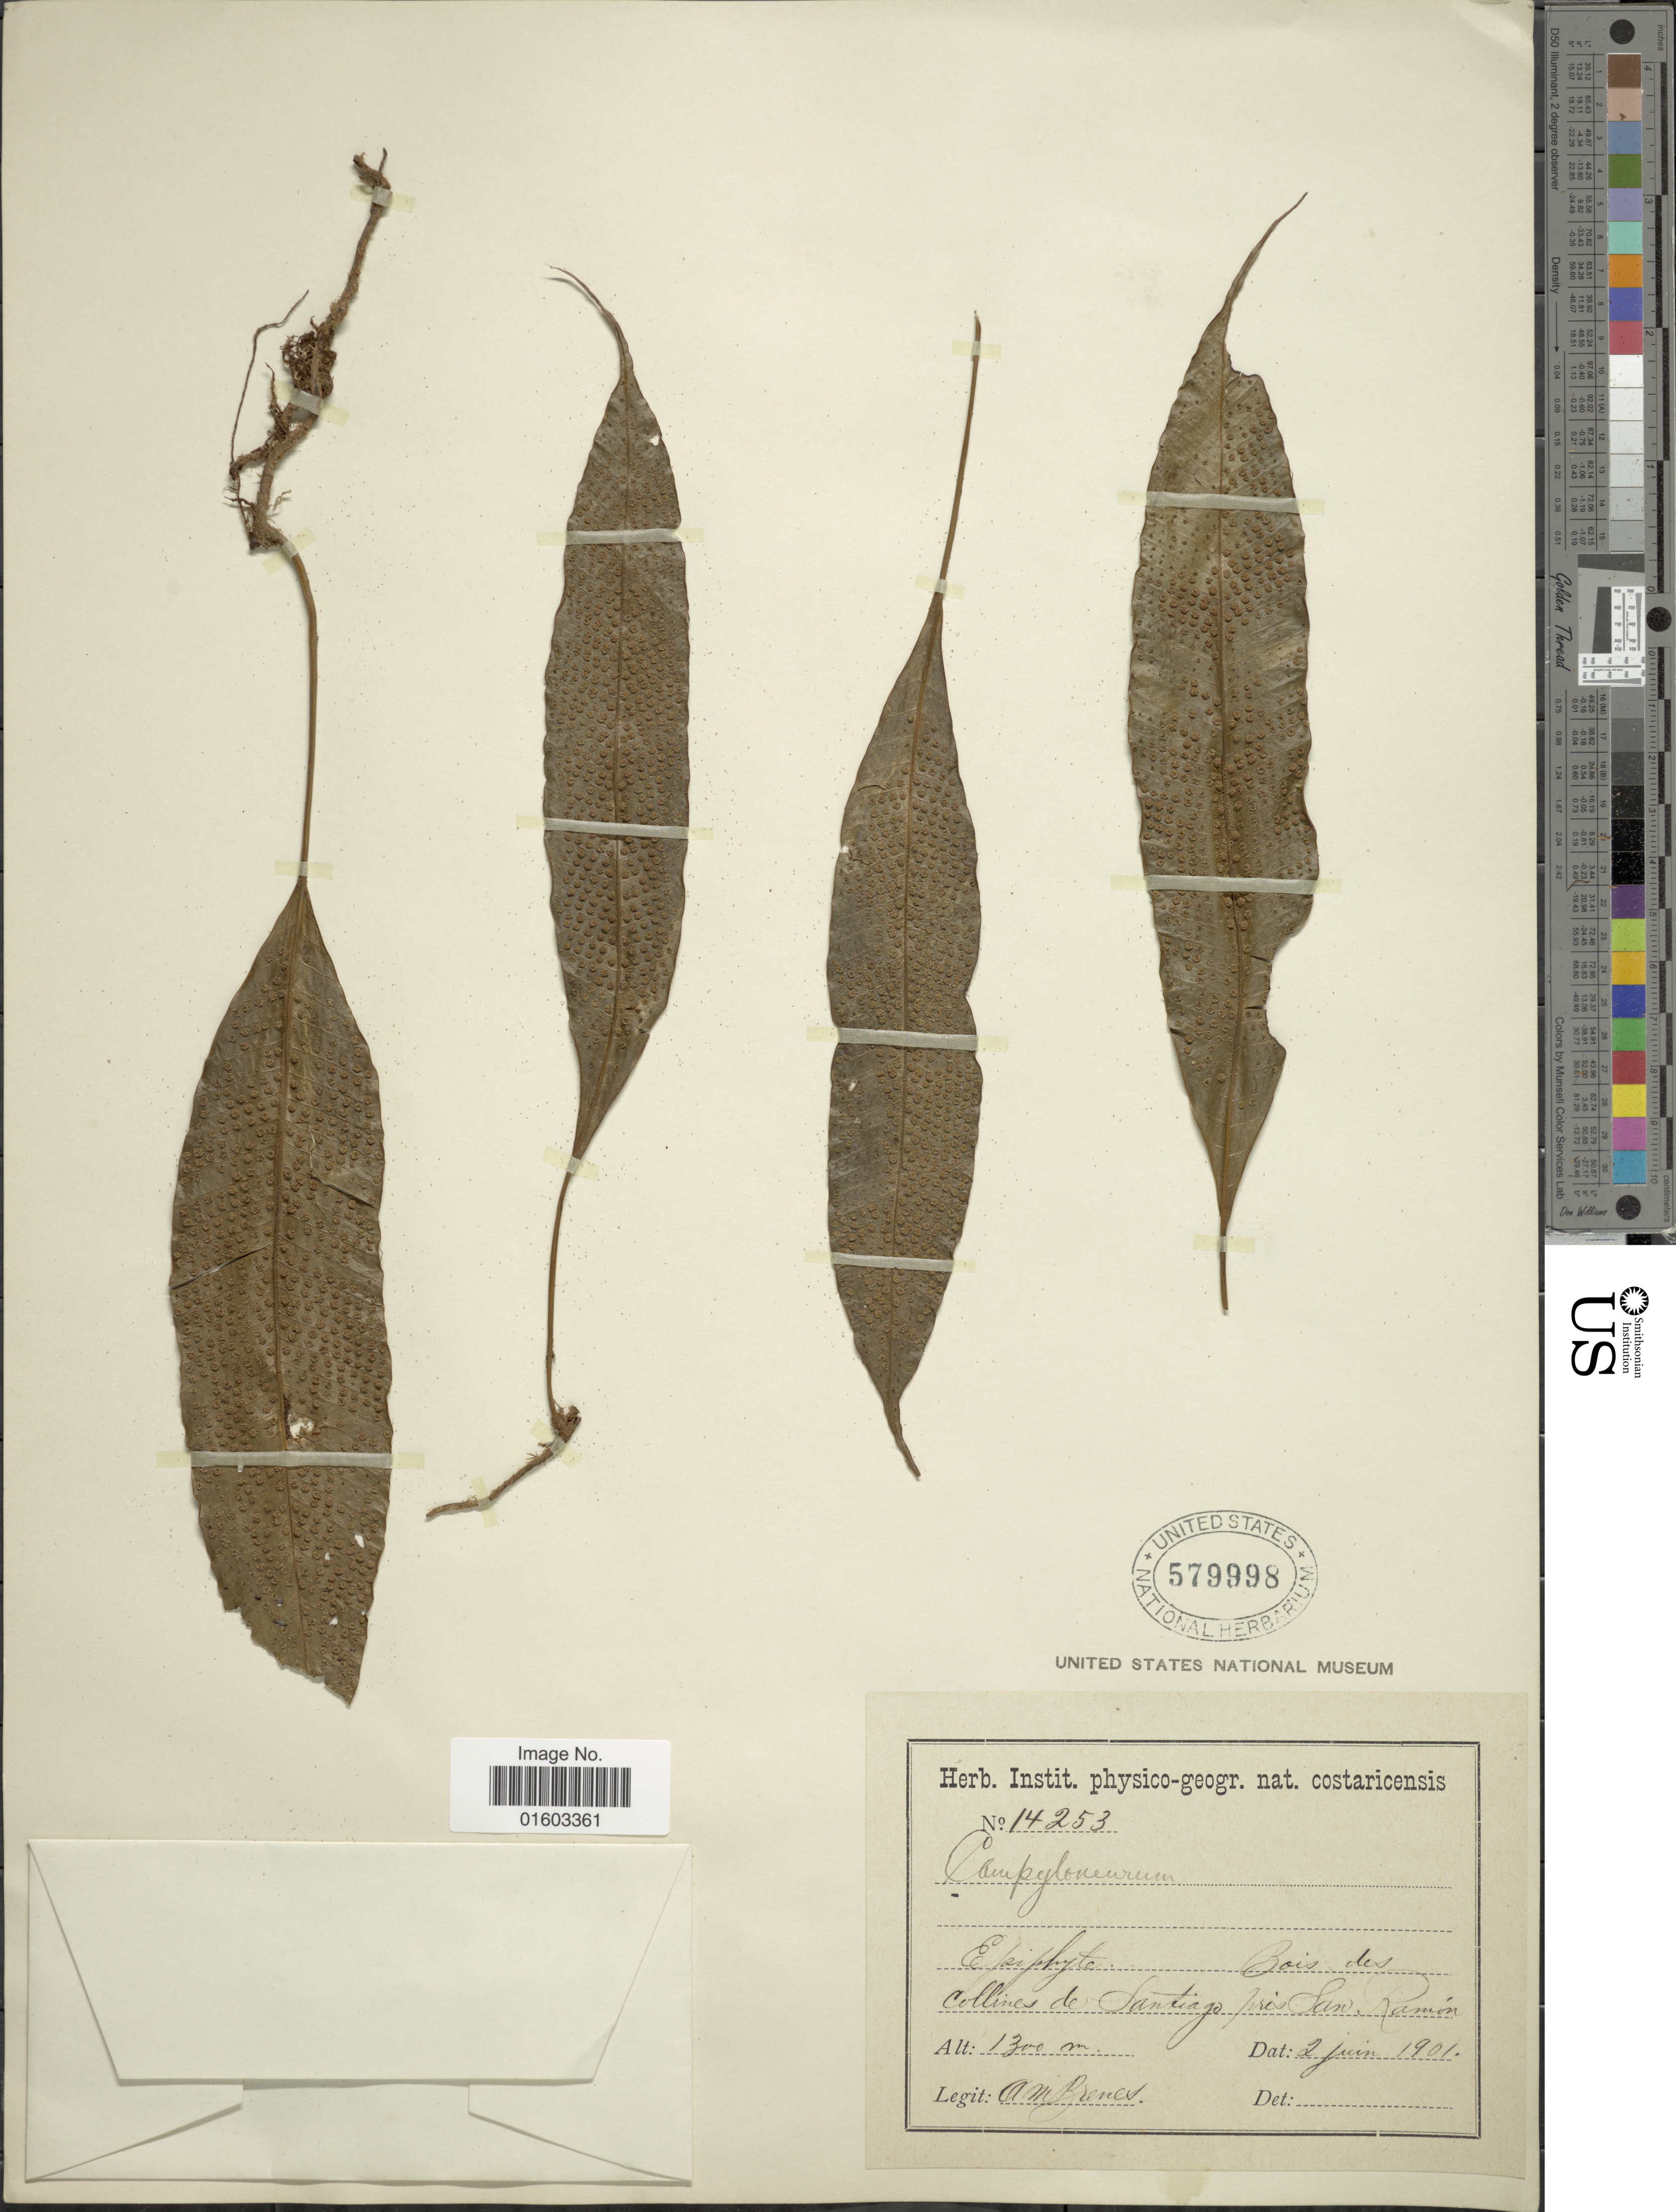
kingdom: Plantae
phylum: Tracheophyta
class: Polypodiopsida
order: Polypodiales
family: Polypodiaceae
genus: Campyloneurum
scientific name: Campyloneurum wercklei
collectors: A. Brenes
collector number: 14253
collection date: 1901-06-02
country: Costa Rica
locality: Collines de Santiago pres San Ramon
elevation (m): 1300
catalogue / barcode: US 579998